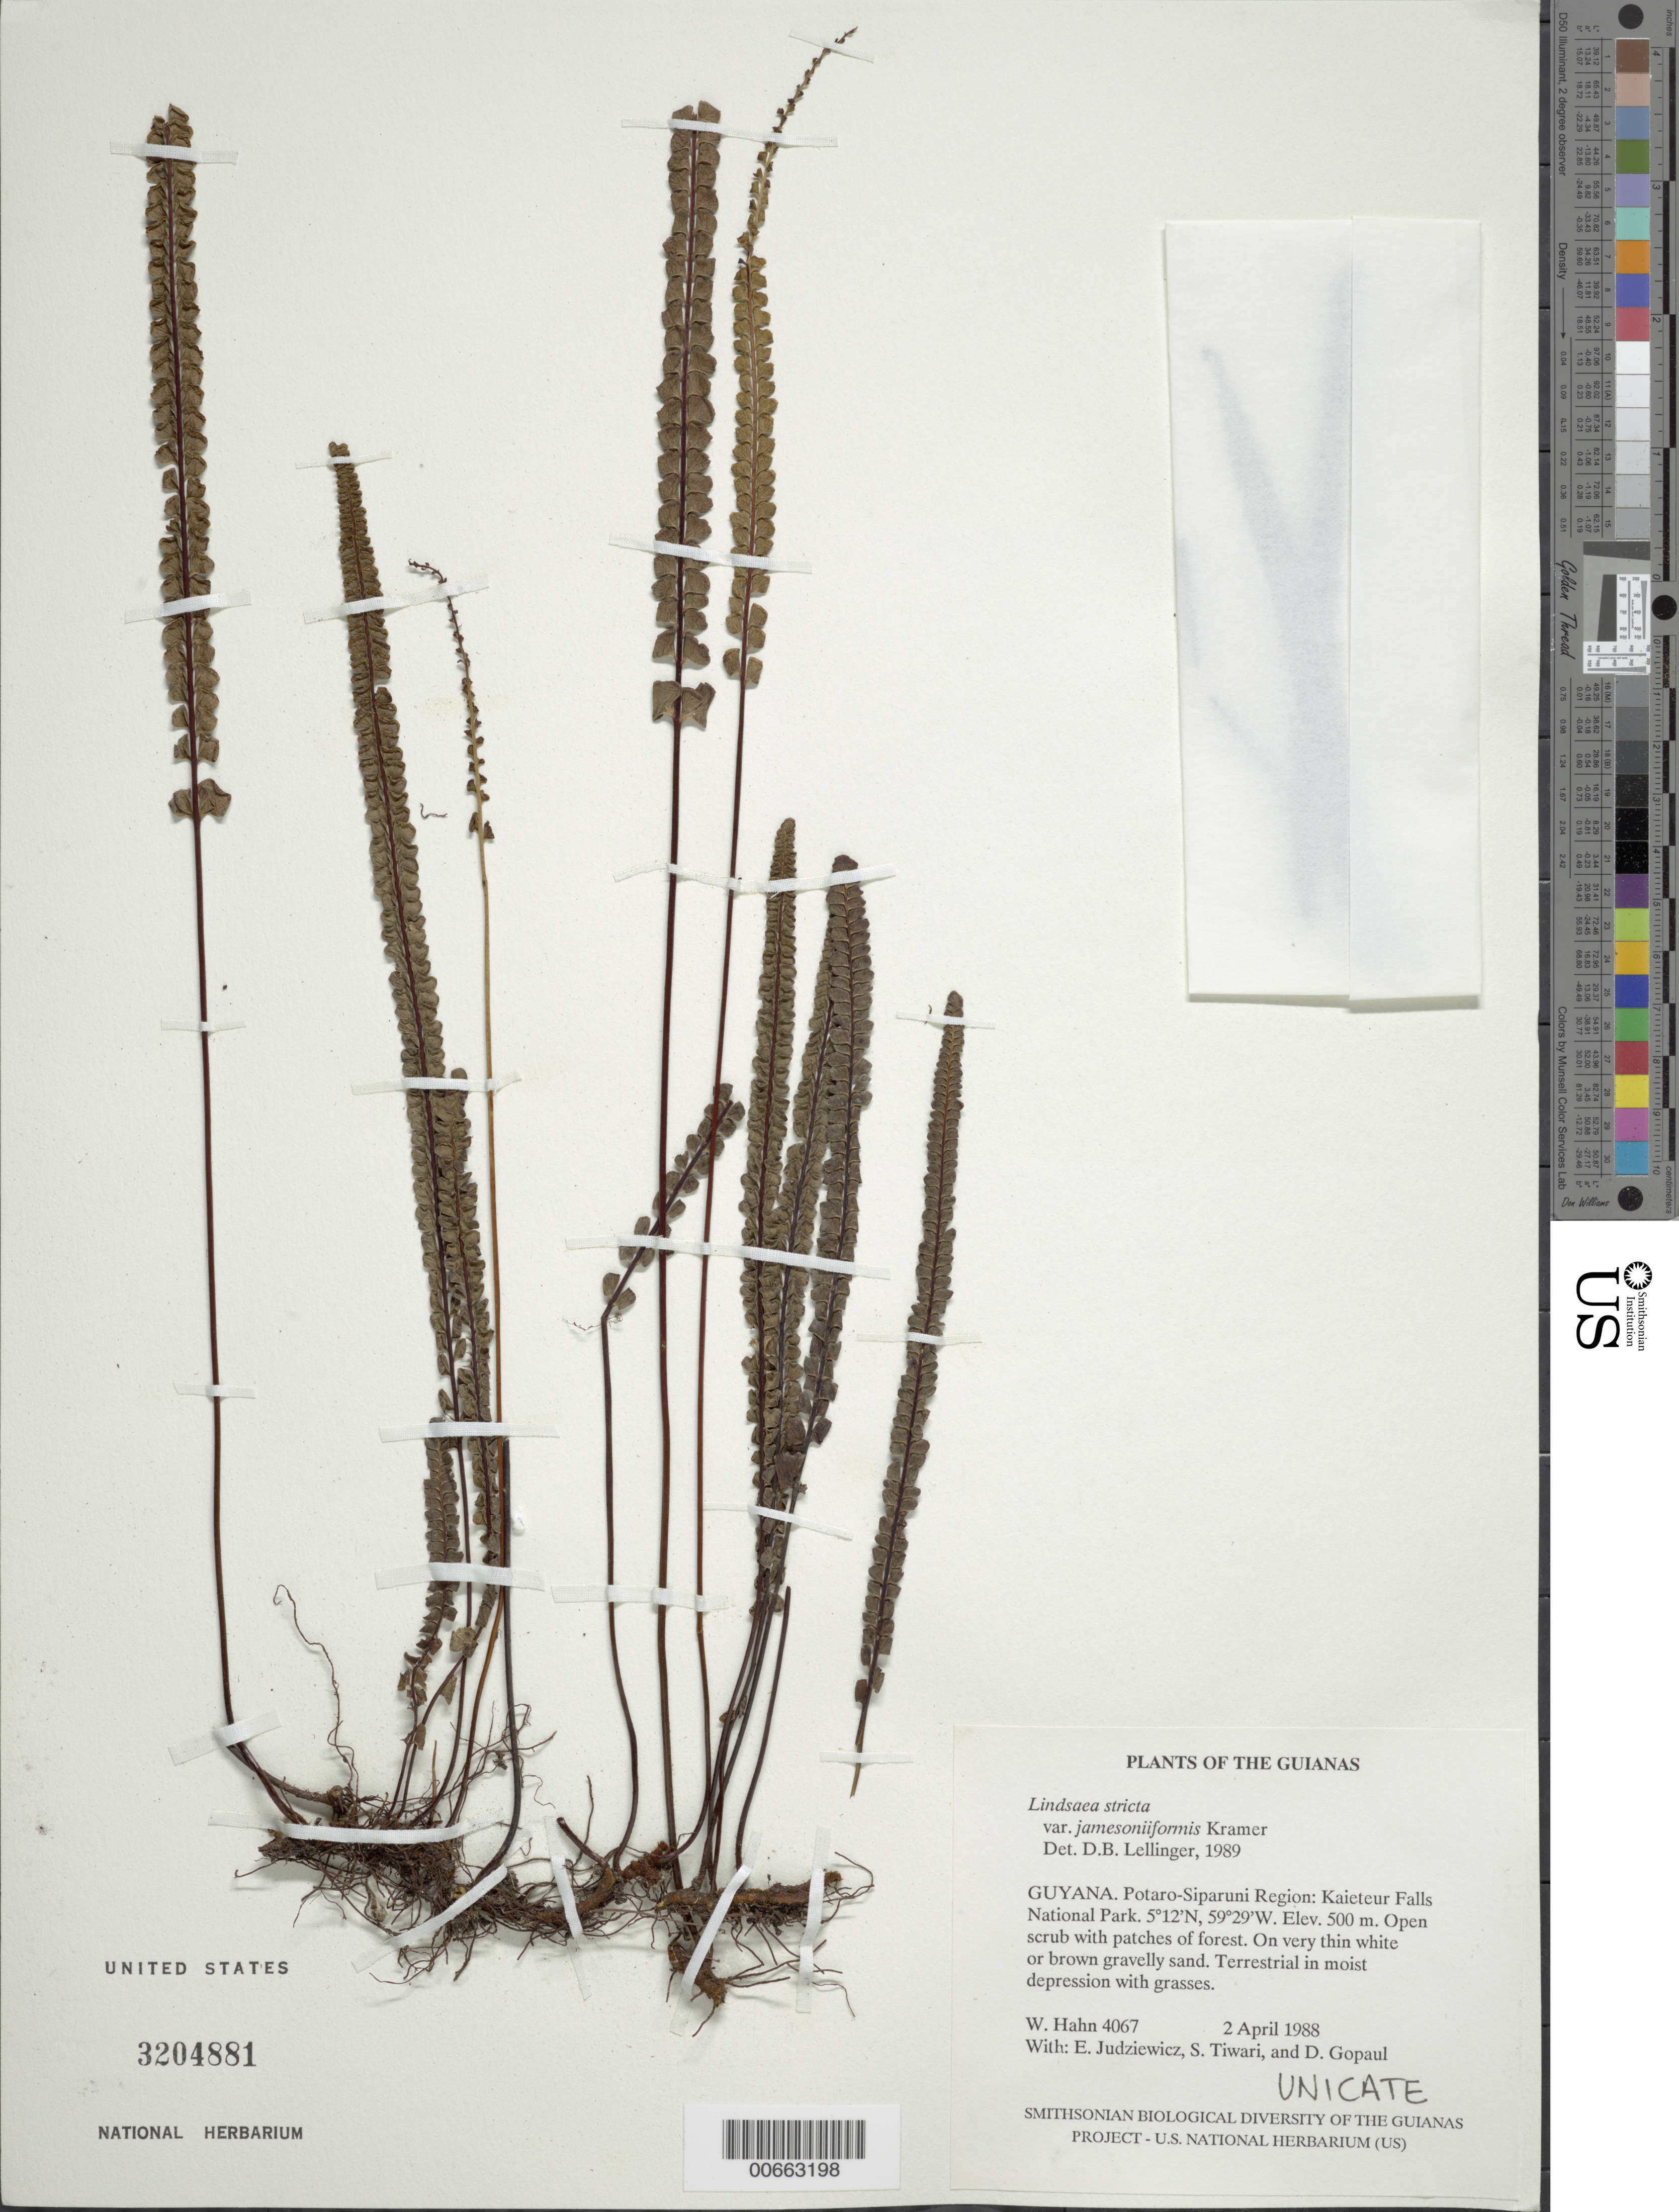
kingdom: Plantae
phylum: Tracheophyta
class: Polypodiopsida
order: Polypodiales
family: Lindsaeaceae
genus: Lindsaea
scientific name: Lindsaea stricta var. jamesoniiformis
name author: K.U. Kramer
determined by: Lellinger, David B., (BOT), Smithsonian Institution - National Museum of Natural History (UNITED STATES)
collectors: W. Hahn, E. J. Judziewicz, S. Tiwari & D. Gopaul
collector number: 4067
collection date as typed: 2 April 1988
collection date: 1988-04-02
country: Guyana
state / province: Potaro-Siparuni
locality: Kaieteur Falls National Park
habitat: Open scrub with patches of forest. On very thin white or brown gravelly sand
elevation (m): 500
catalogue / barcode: US 3204881